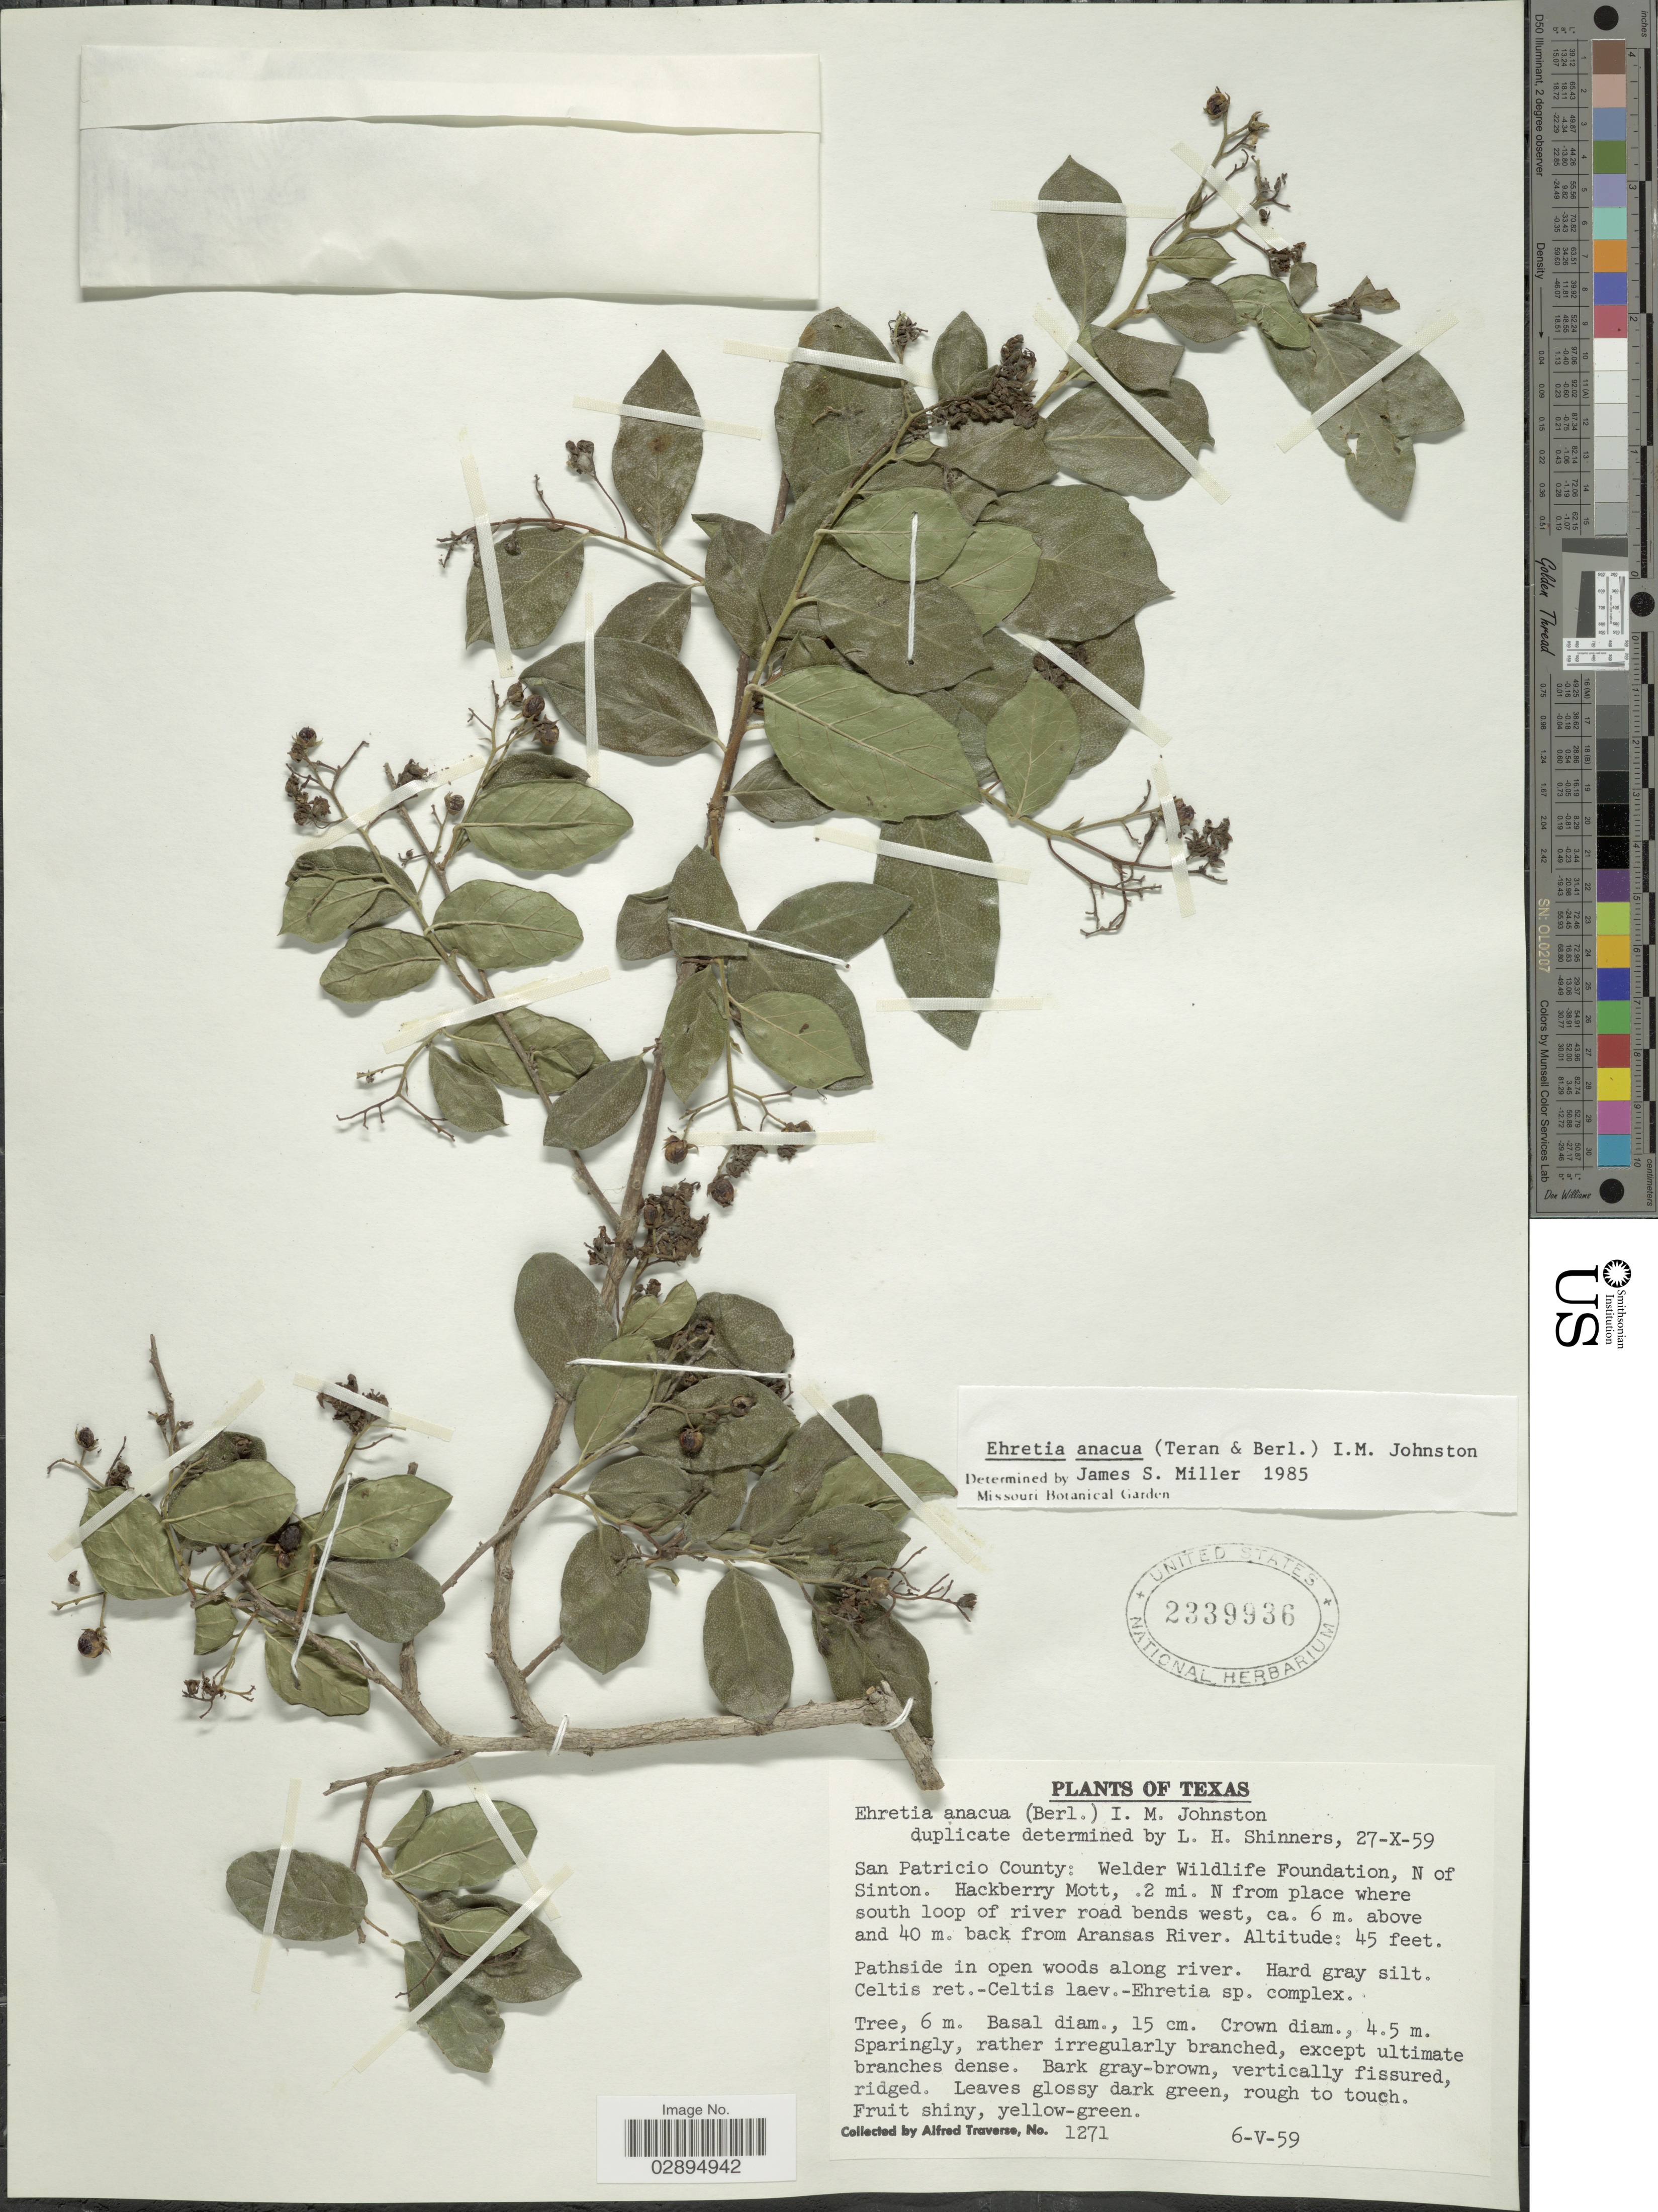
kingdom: Plantae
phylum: Tracheophyta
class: Magnoliopsida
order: Boraginales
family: Ehretiaceae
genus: Ehretia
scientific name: Ehretia anacua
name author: (Terán & Berland.) I.M. Johnst.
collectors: A. Traverse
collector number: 1271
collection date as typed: Transcribed d/m/y: 6/5/59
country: United States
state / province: Texas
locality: San Patricio County: Welder Wildlife Foundation, N of Sinton. Hackberry Mott, .2 mi. N from place where south loop of river road bends west, ca. 6 m. above and 40 m. back from Aransas River.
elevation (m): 14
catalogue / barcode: US 2339936